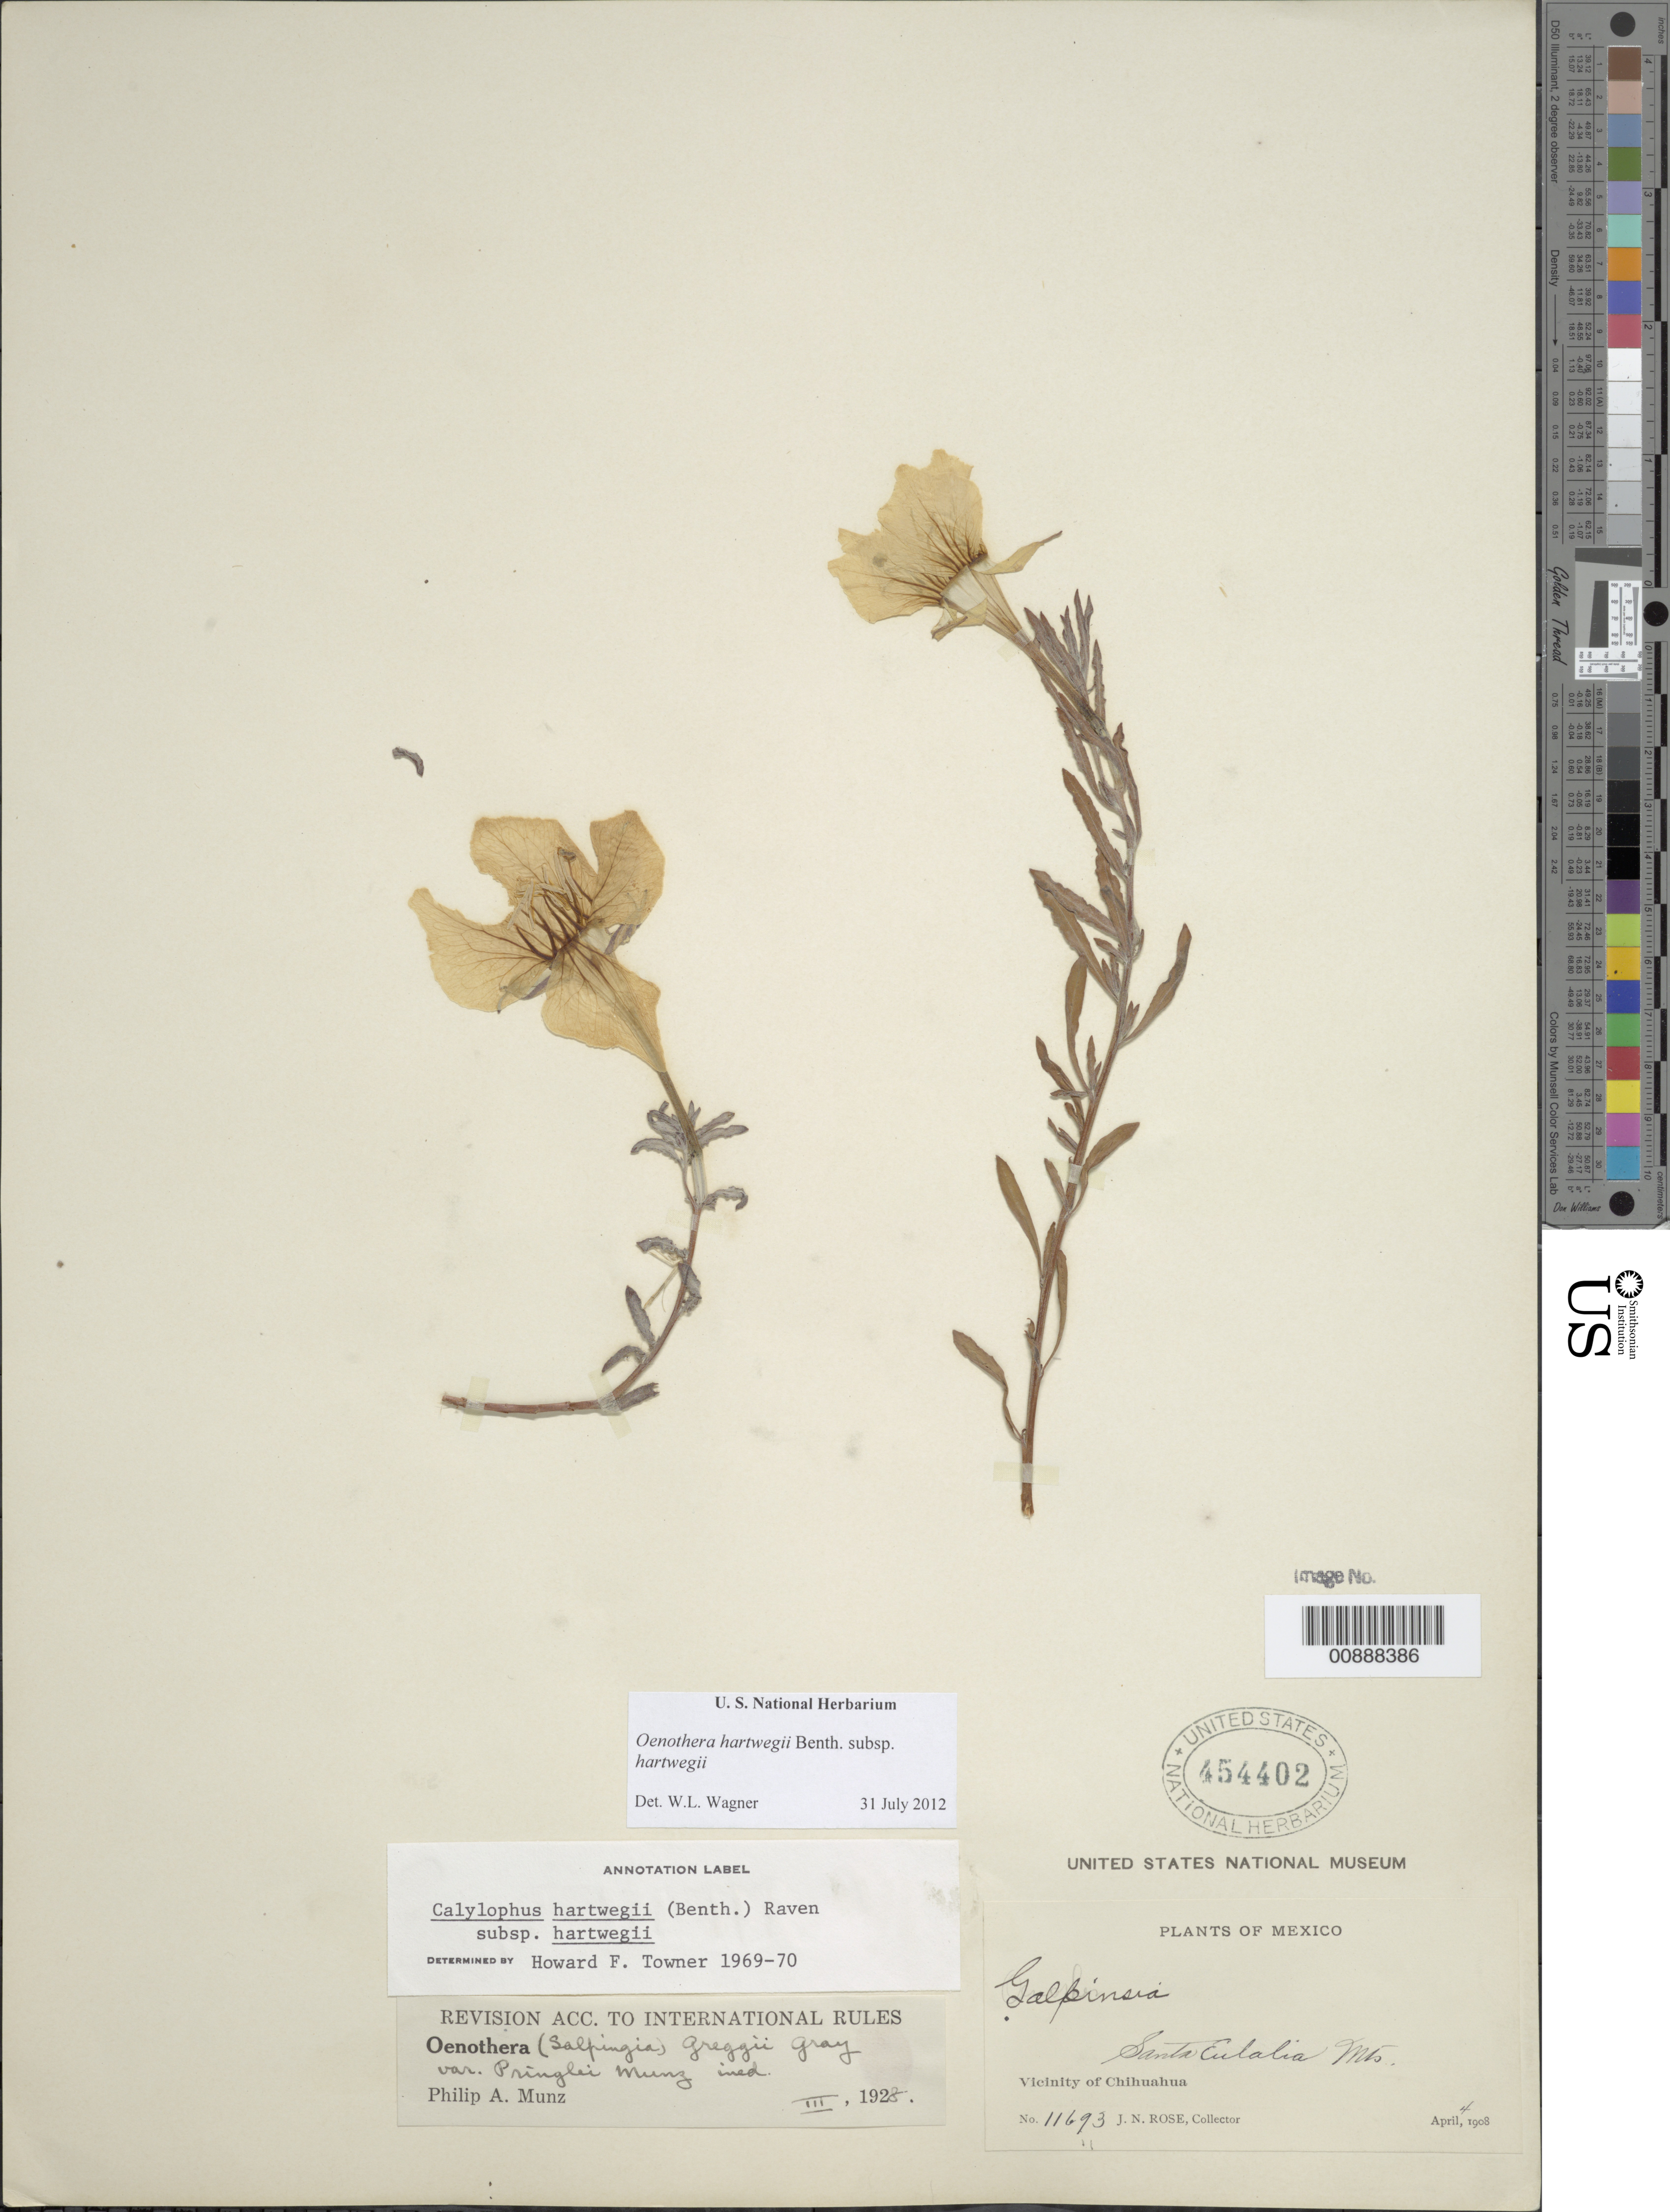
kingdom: Plantae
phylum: Tracheophyta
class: Magnoliopsida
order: Myrtales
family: Onagraceae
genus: Oenothera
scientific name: Oenothera hartwegii subsp. hartwegii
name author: Benth.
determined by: Wagner, W. L., (BOT), Smithsonian Institution - National Museum of Natural History (UNITED STATES)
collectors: J. N. Rose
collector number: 11693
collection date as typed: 04 Apr 1908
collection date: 1908-04-04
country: Mexico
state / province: Chihuahua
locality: Santa Eulalia Mts., vicinity of Chihuahua.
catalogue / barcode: US 454402